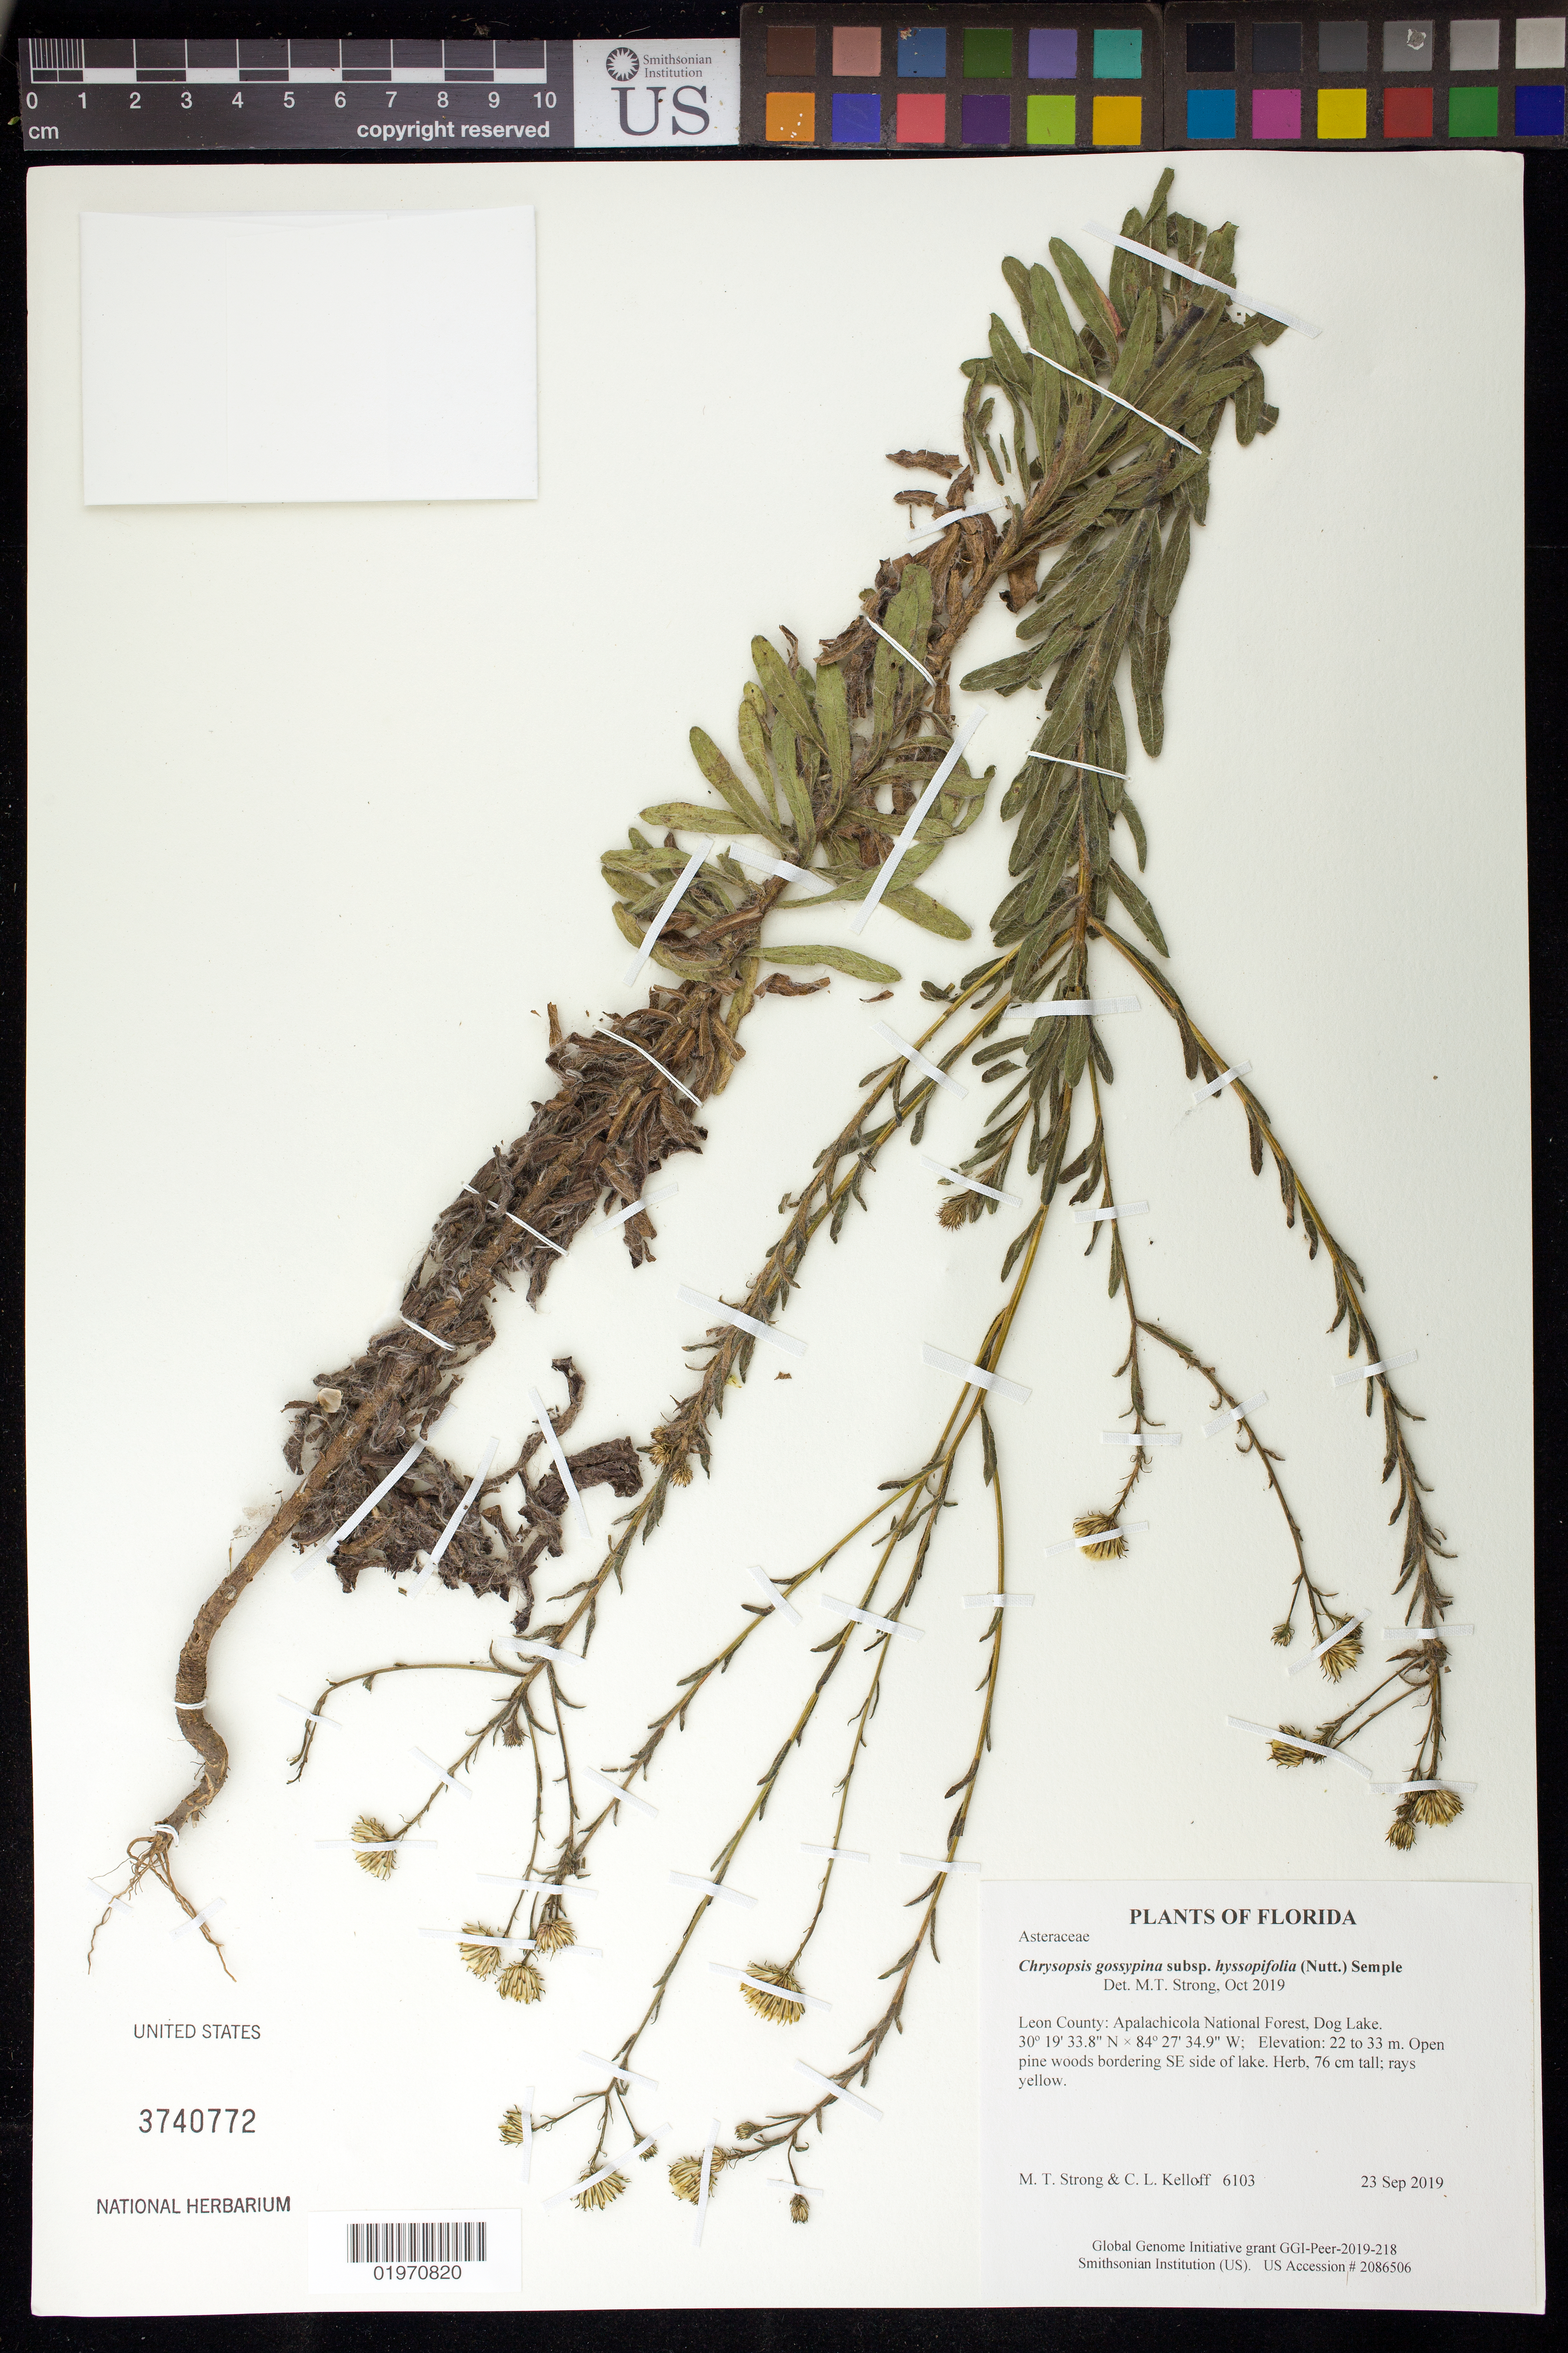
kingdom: Plantae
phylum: Tracheophyta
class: Magnoliopsida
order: Asterales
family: Asteraceae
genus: Chrysopsis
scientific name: Chrysopsis gossypina subsp. hyssopifolia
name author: (Nutt.) Semple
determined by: Strong, Mark T., (BOT), Smithsonian Institution - National Museum of Natural History (UNITED STATES)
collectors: M. T. Strong & C. L. Kelloff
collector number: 6103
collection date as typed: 23 Sep 2019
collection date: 2019-09-23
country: United States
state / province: Florida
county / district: Leon County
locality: Apalachicola National Forest, Dog Lake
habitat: Open pine woods bordering SE side of lake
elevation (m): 22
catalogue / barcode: US 3740772